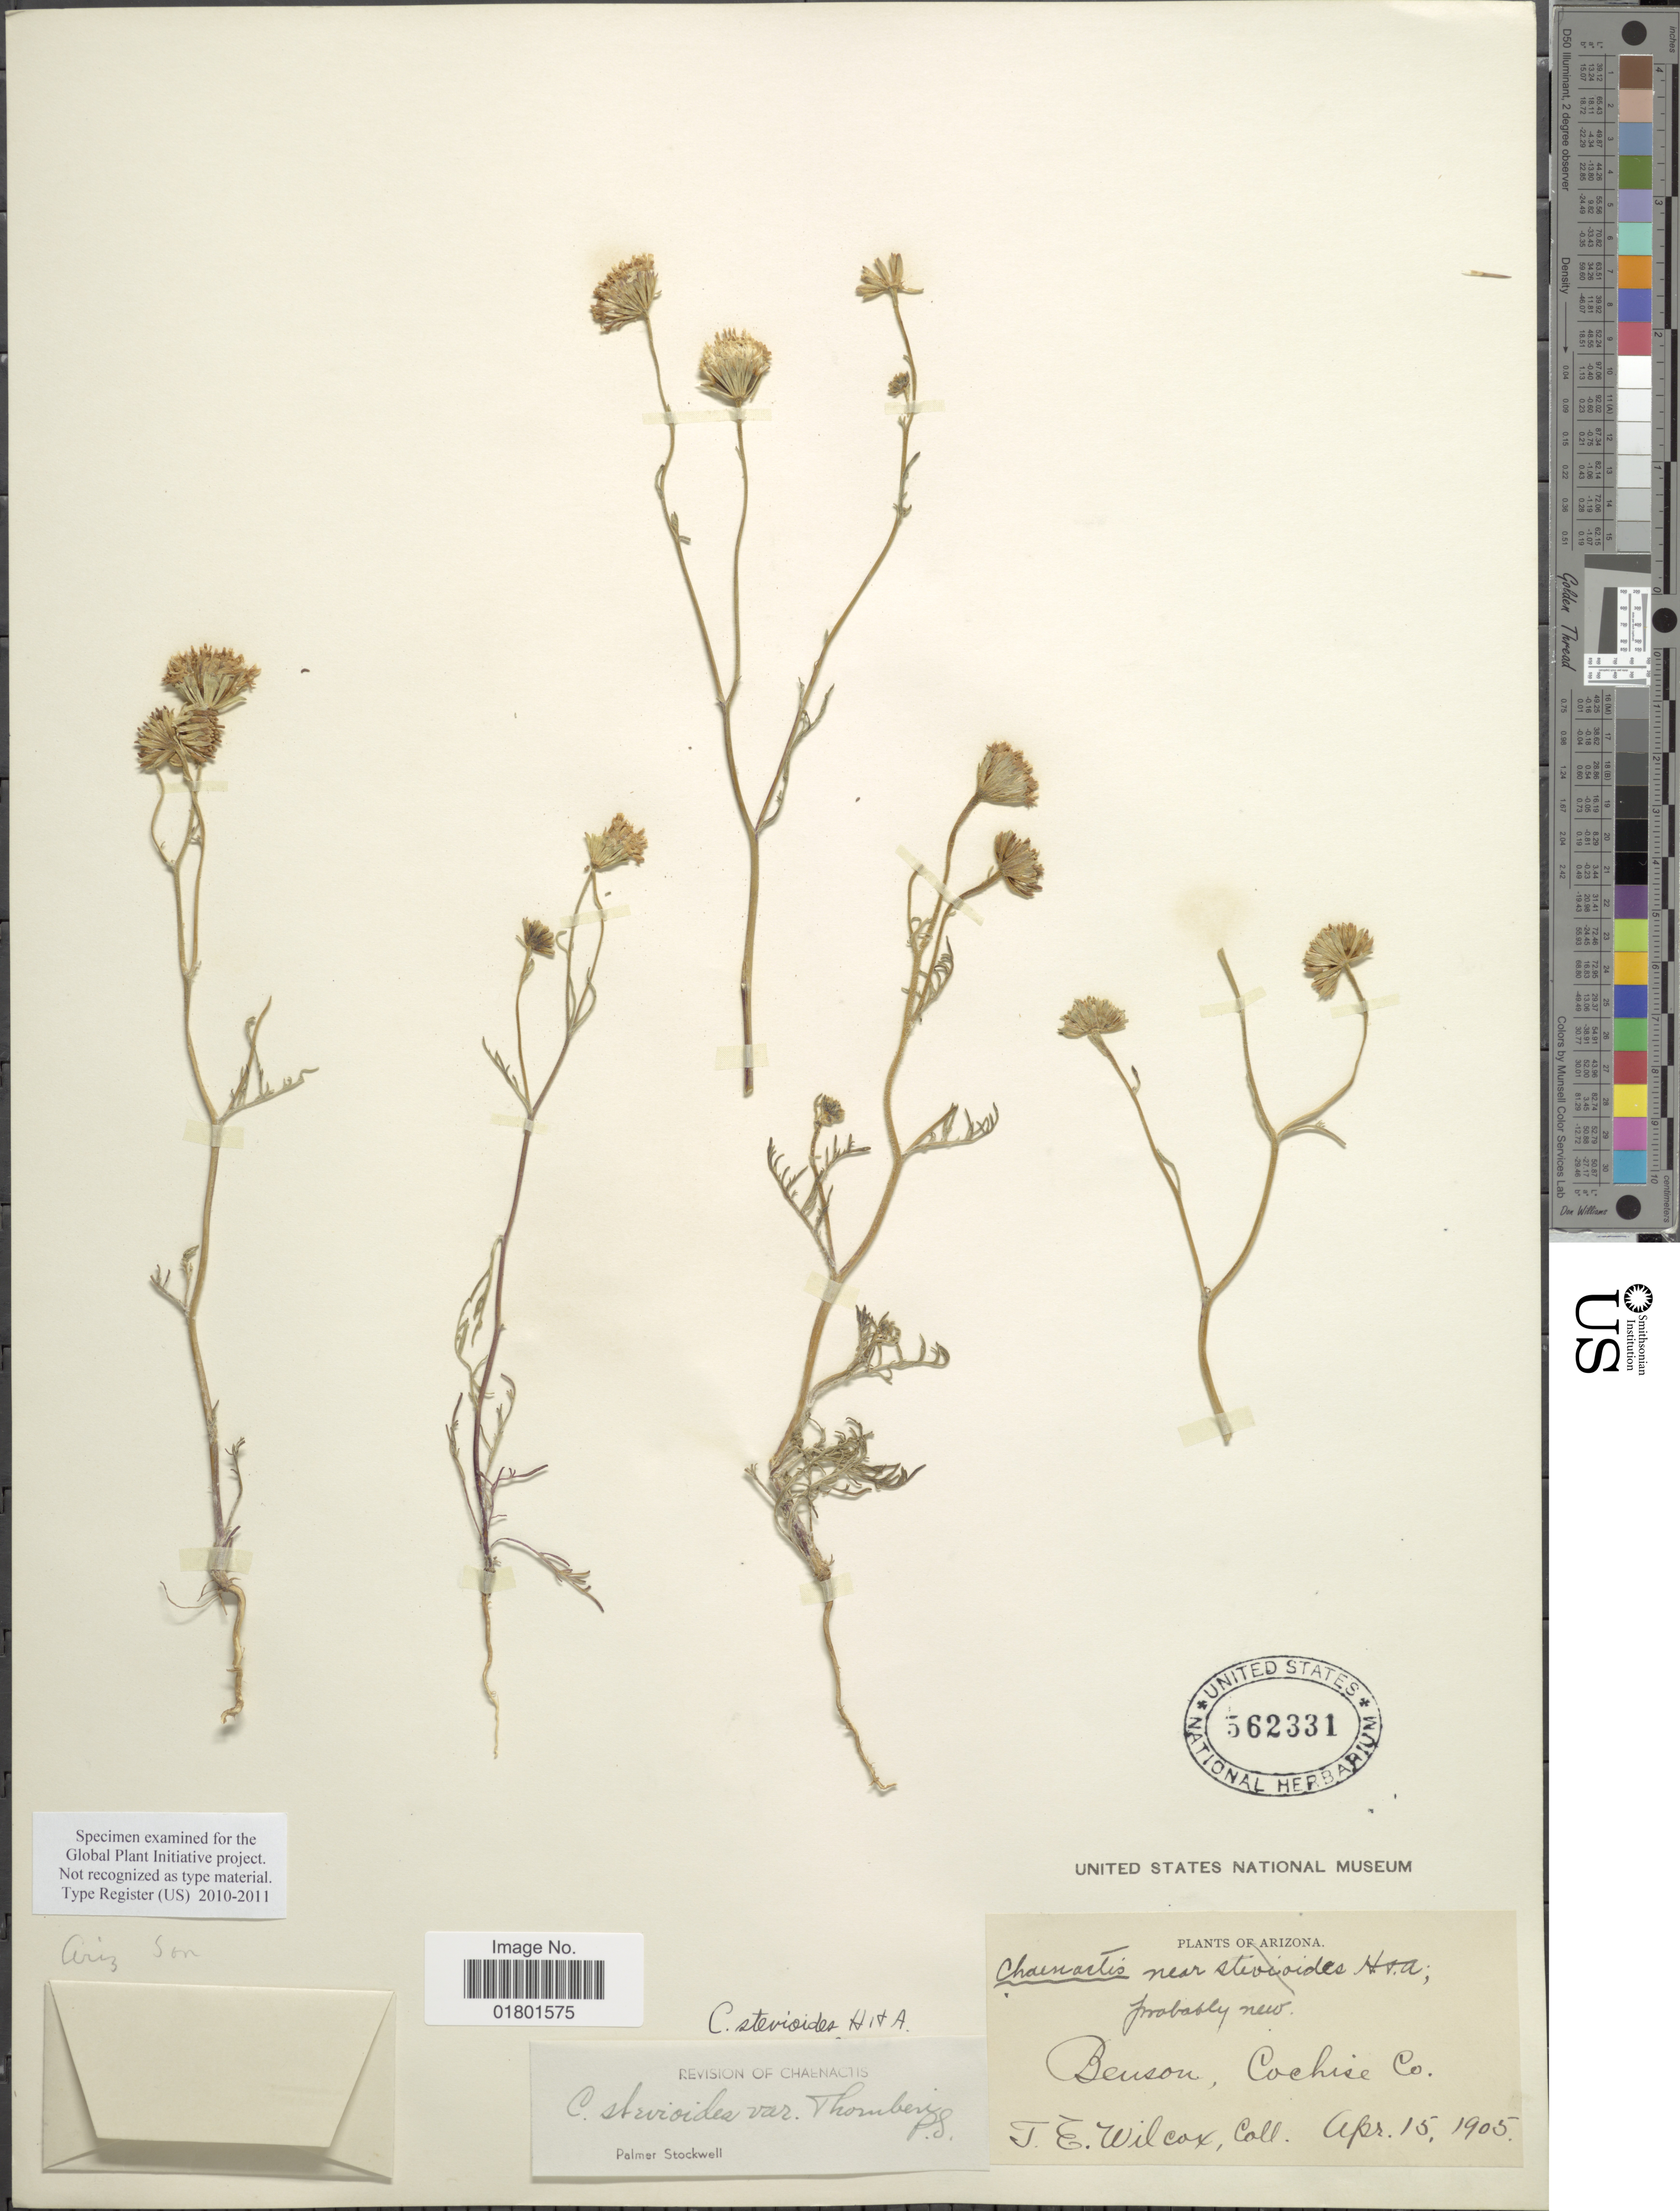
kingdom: Plantae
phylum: Tracheophyta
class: Magnoliopsida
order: Asterales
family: Asteraceae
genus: Chaenactis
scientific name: Chaenactis stevioides var. thornberi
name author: Stockw.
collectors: T. E. Wilcox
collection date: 1905-04-15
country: United States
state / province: Arizona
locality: Benson, Cochise Co.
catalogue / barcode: US 562331